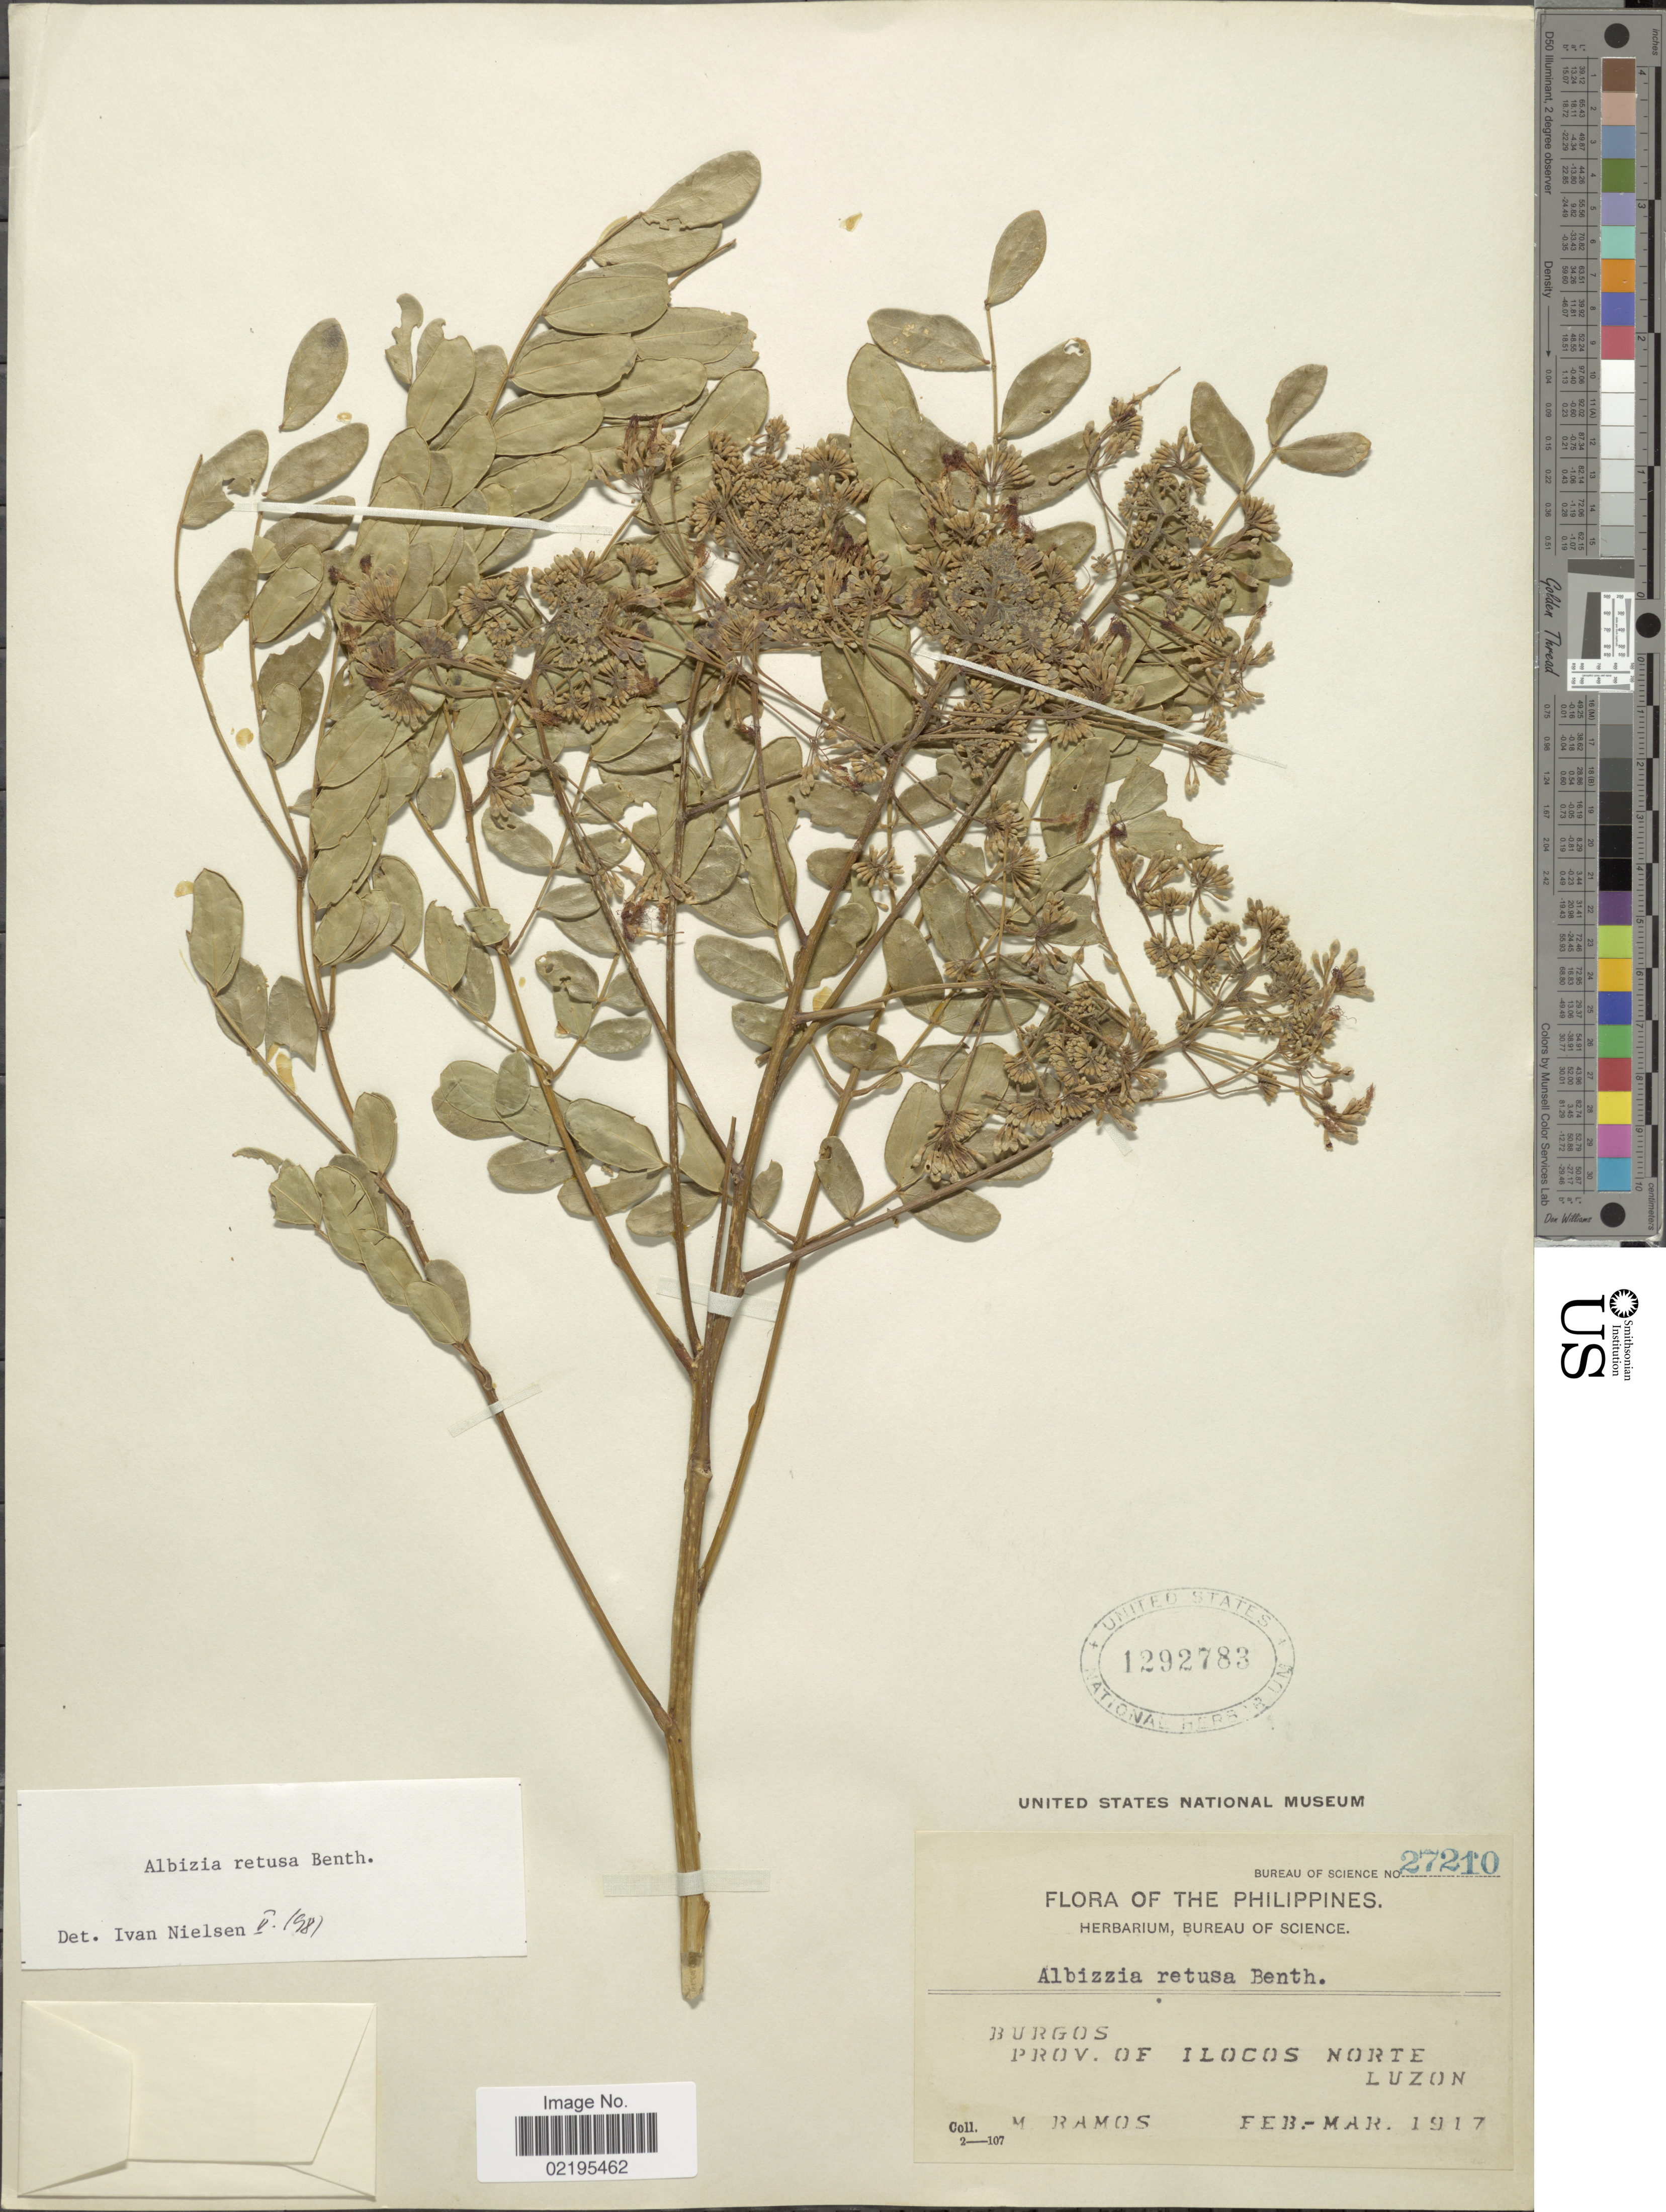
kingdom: Plantae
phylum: Tracheophyta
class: Magnoliopsida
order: Fabales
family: Fabaceae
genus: Albizia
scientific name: Albizia retusa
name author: Benth.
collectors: M. Ramos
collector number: Bureau Of Science 27210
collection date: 1917-02/1917-03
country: Philippines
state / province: Ilocos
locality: Burgos, Prov. Of Ilocos Norte Luzon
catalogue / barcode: US 1292783